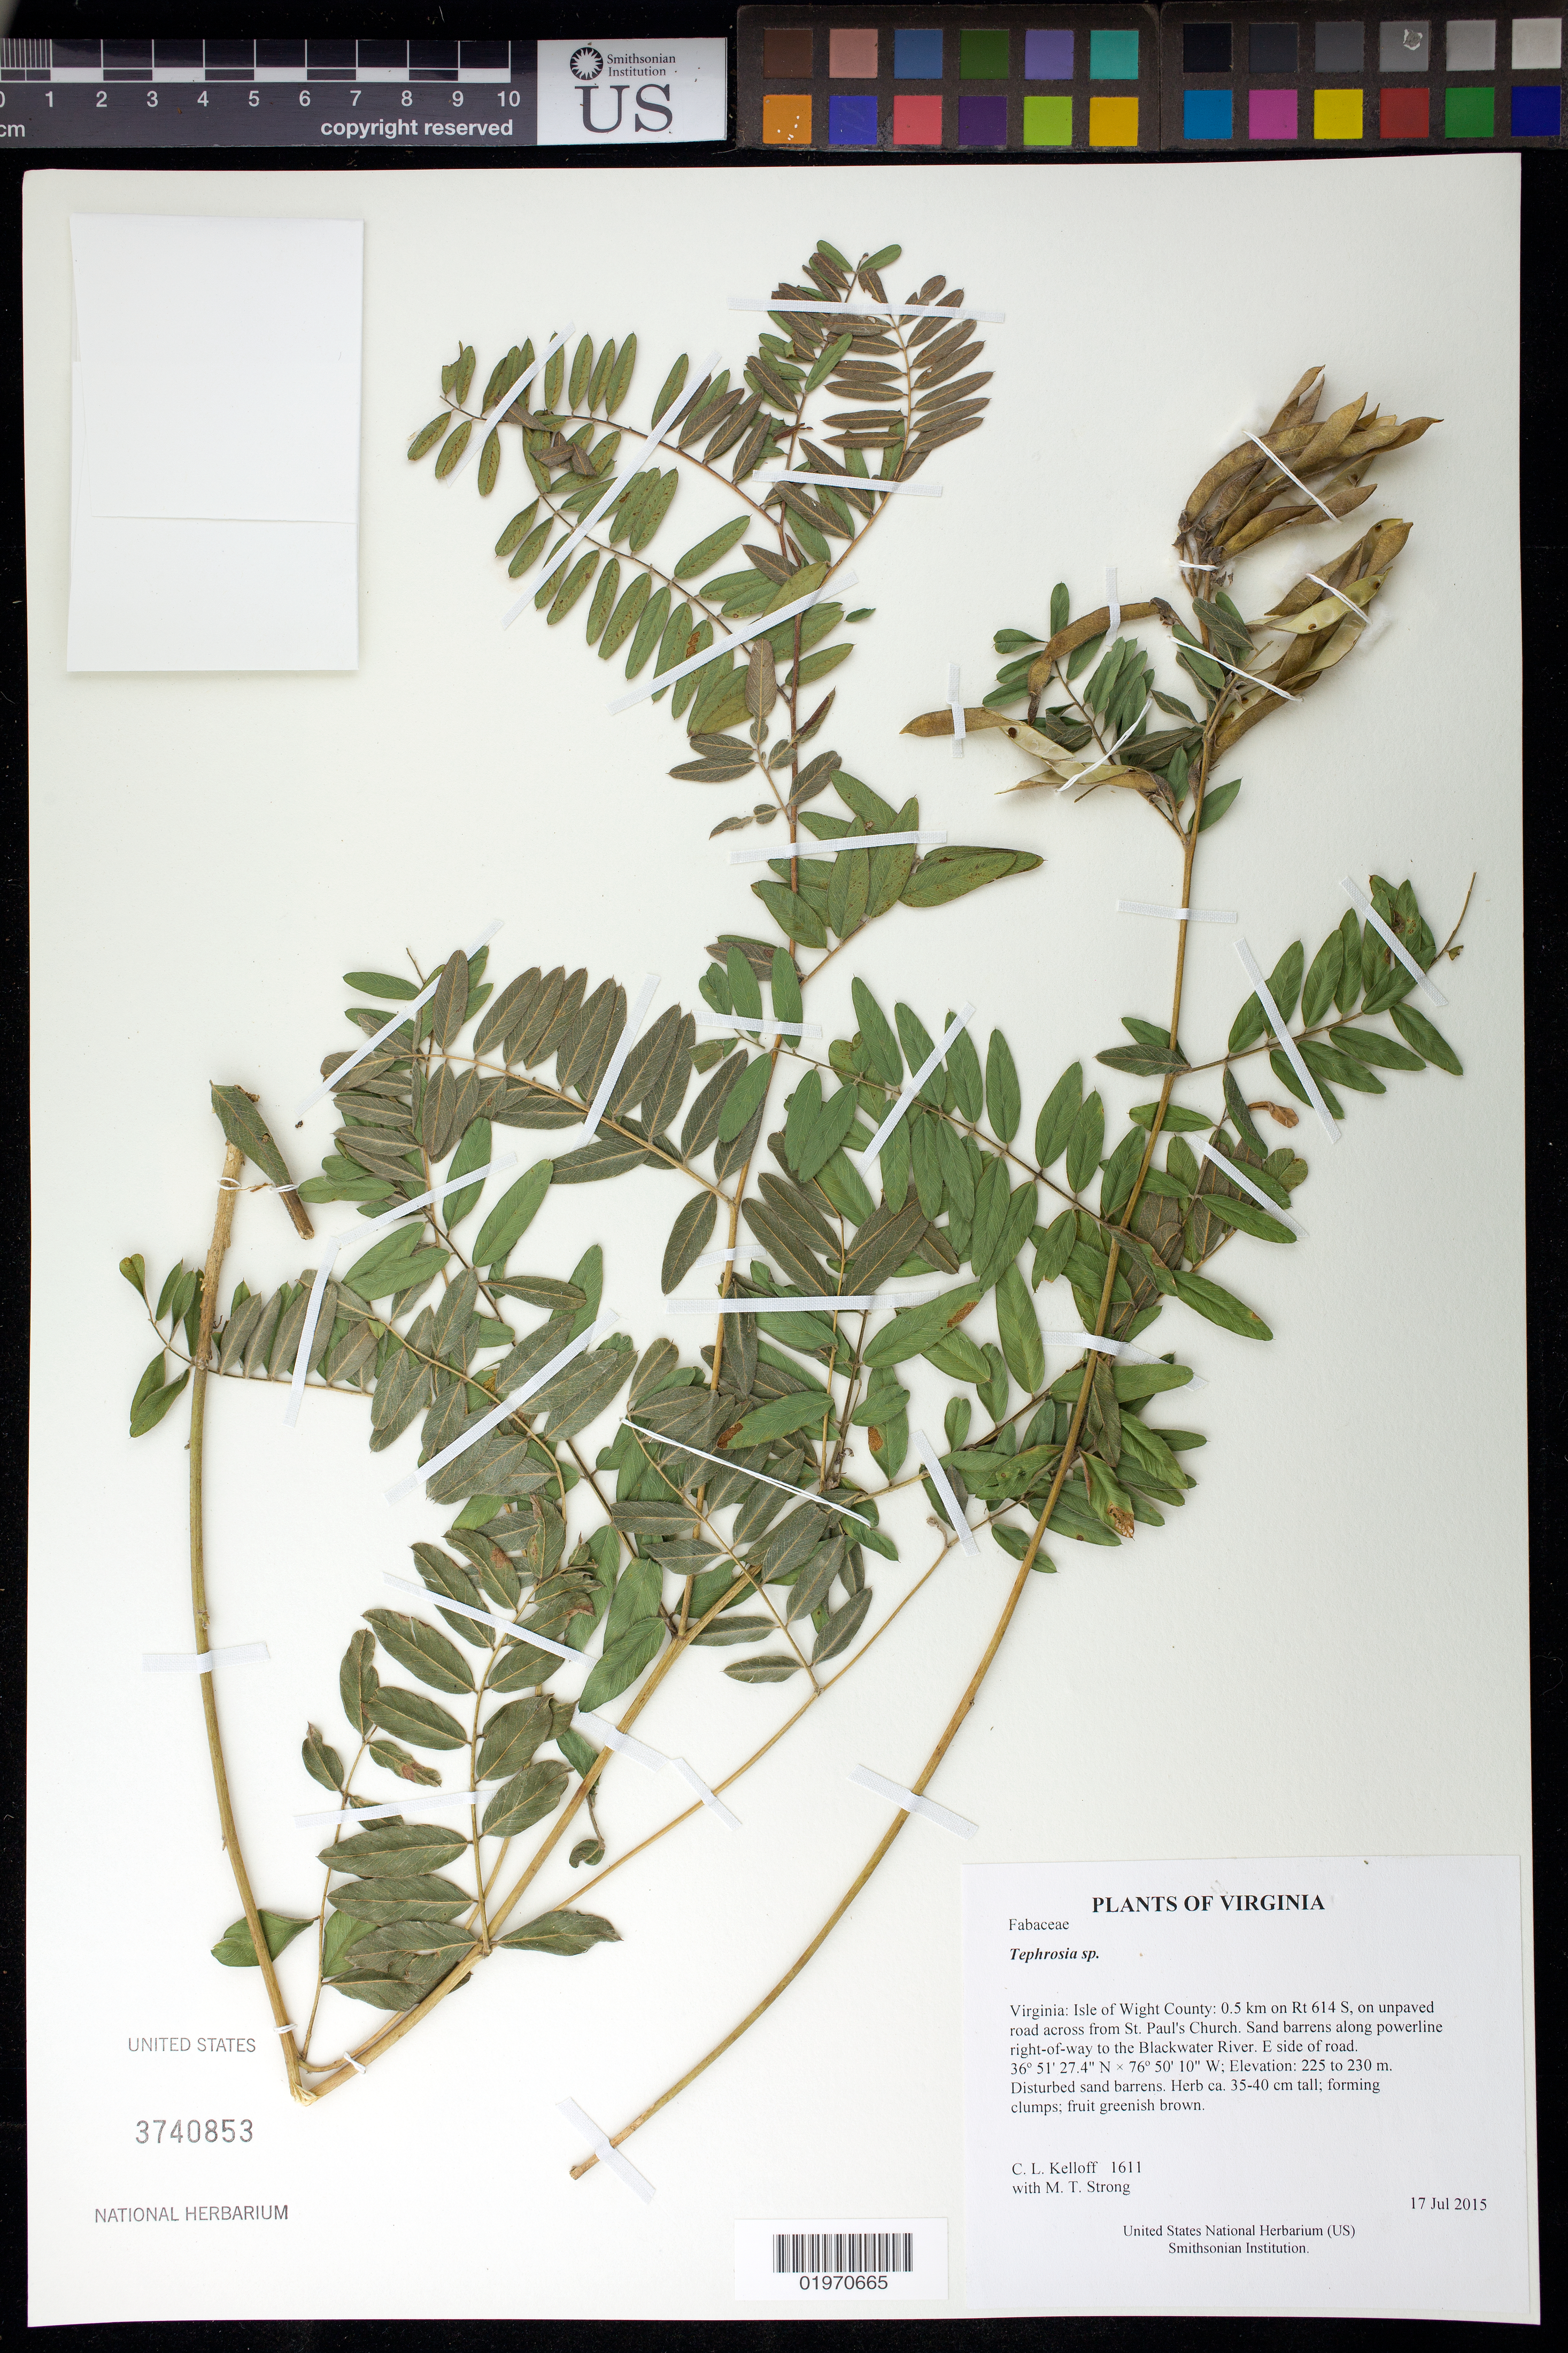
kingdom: Plantae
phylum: Tracheophyta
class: Magnoliopsida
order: Fabales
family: Fabaceae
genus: Tephrosia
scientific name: Tephrosia sp.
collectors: C. L. Kelloff & M. T. Strong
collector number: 1611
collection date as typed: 17 July 2015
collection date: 2015-07-17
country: United States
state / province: Virginia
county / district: Isle of Wight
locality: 0.5 km on Rt 614 S, on unpaved road across from St. Paul's Church. Sand barrens along powerline right-of-way to the Blackwater River. E side of road.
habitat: Disturbed sand barrens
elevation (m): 225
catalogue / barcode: US 3740853